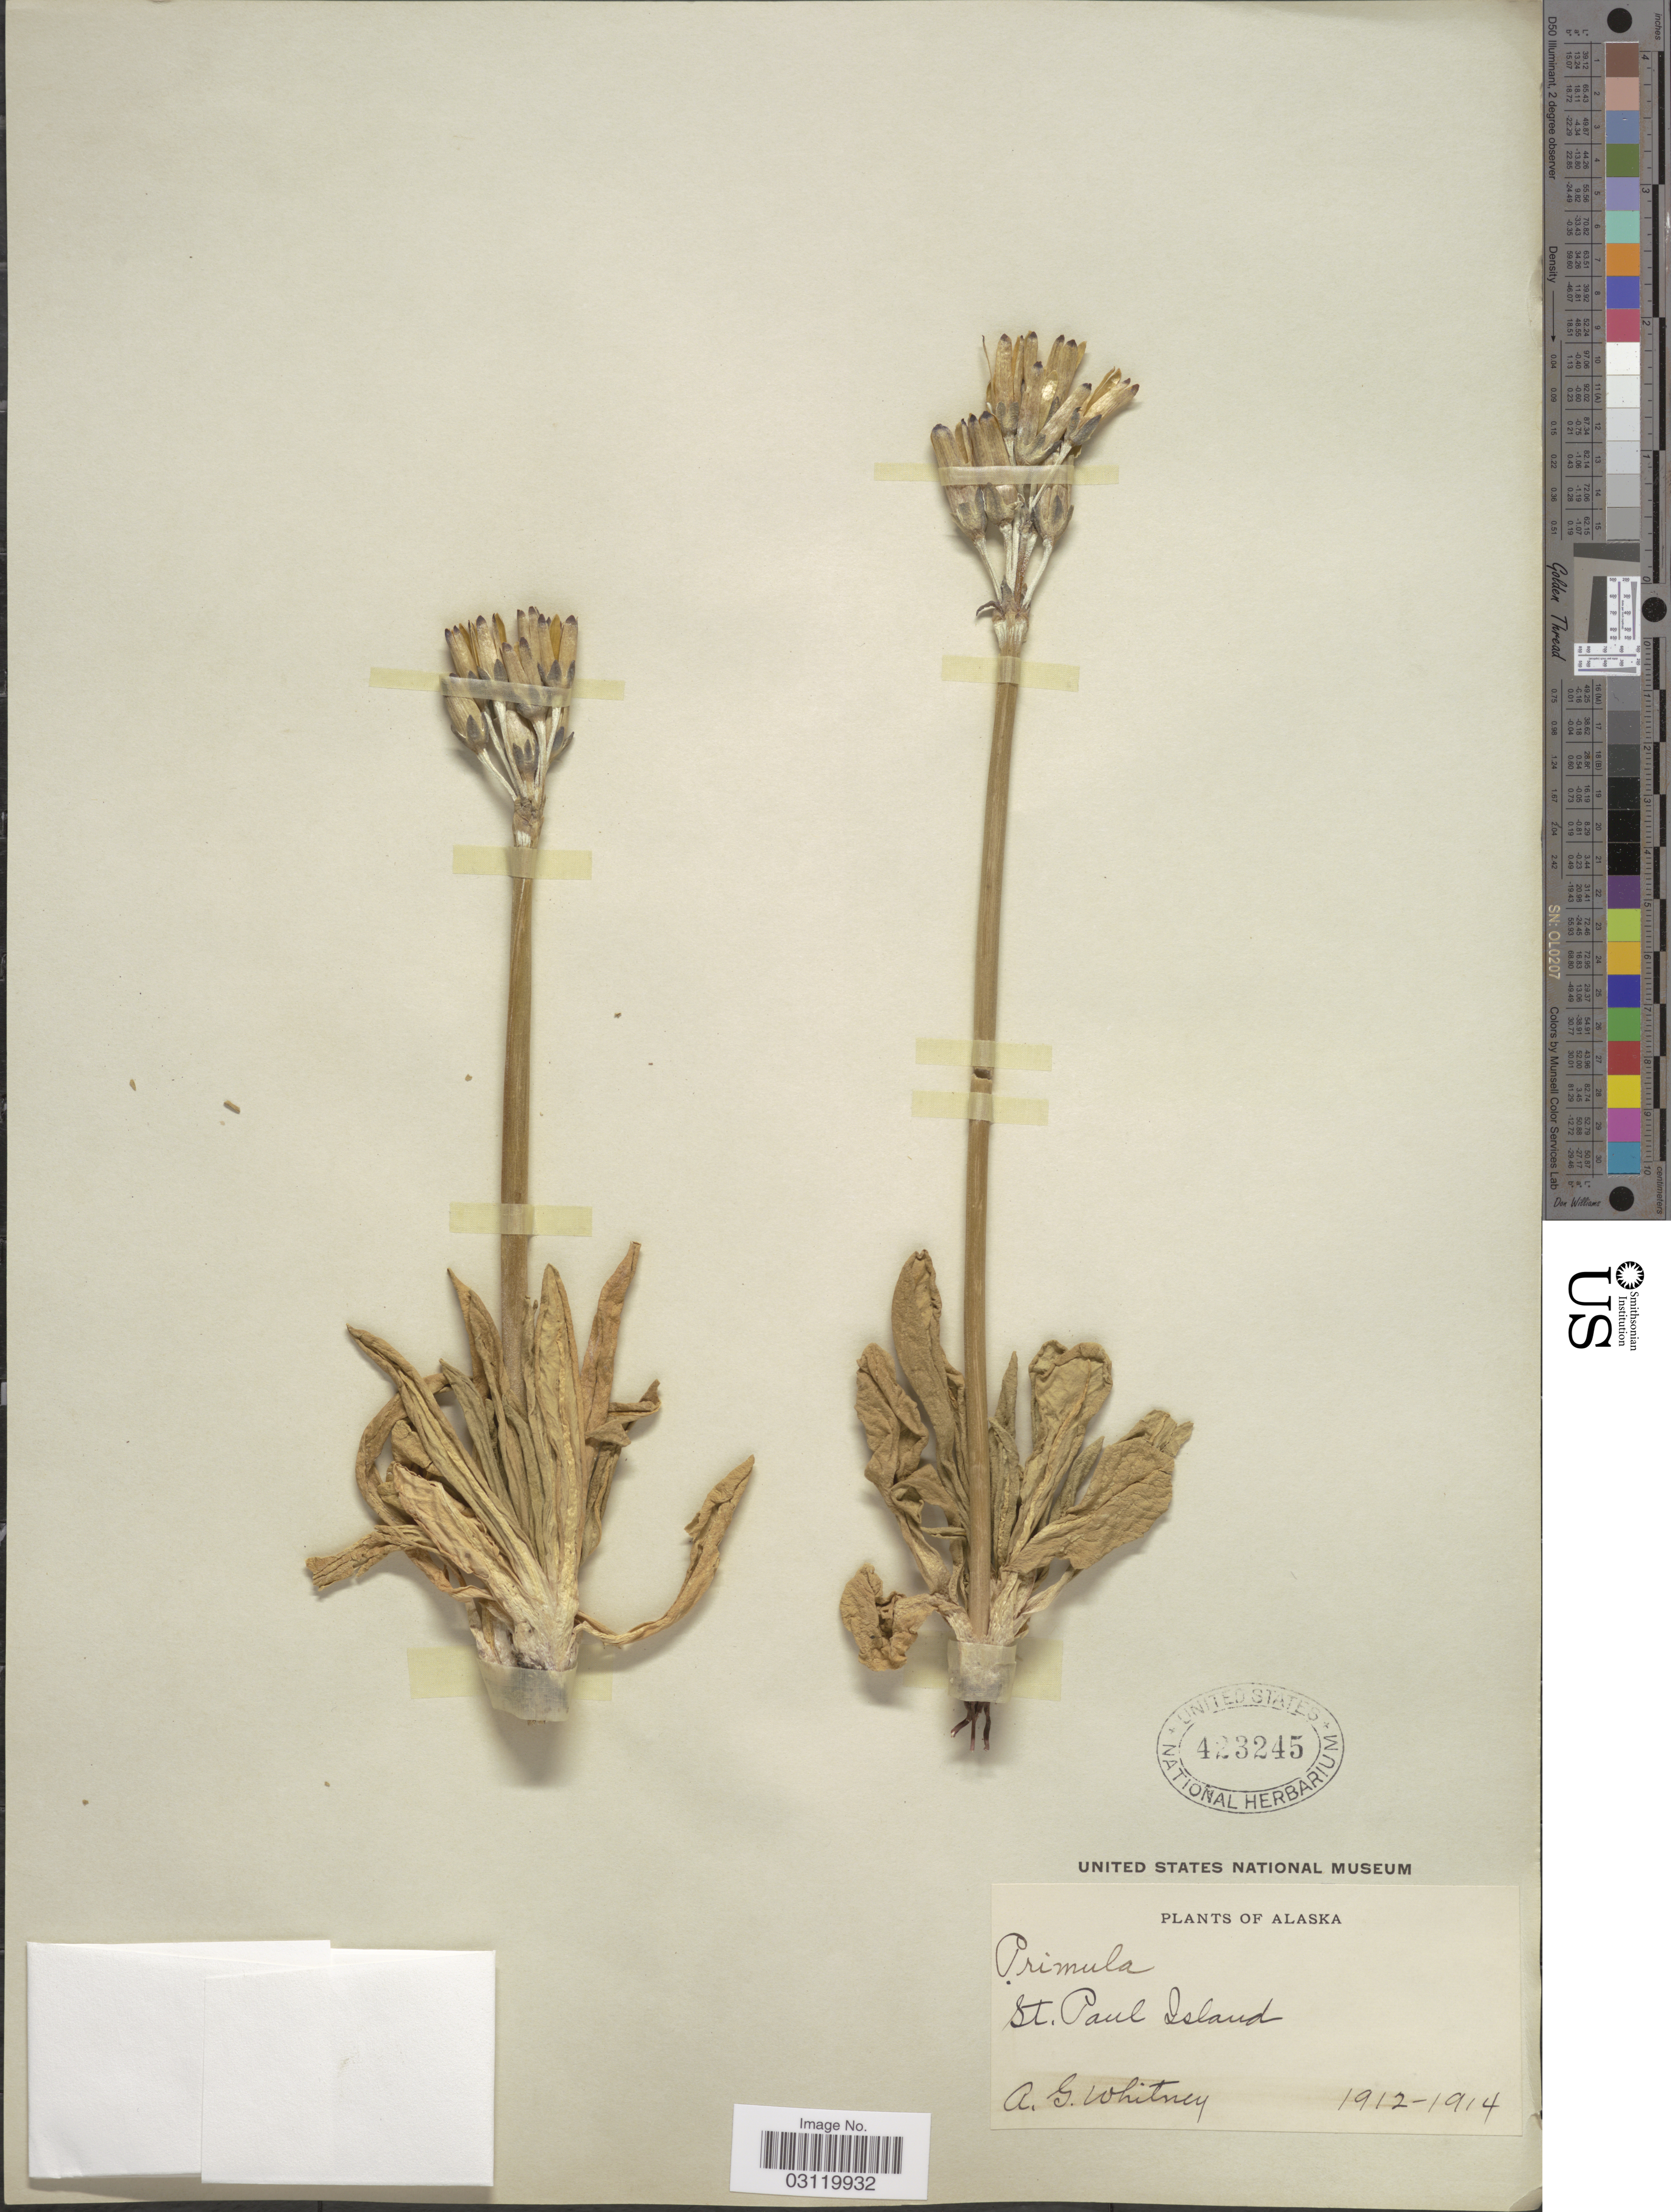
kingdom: Plantae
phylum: Tracheophyta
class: Magnoliopsida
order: Ericales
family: Primulaceae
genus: Primula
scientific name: Primula tschuktschorum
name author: Kjellm.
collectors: A. Whitney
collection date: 1912/1914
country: United States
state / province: Alaska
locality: St. Paul Island.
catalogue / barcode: US 423245